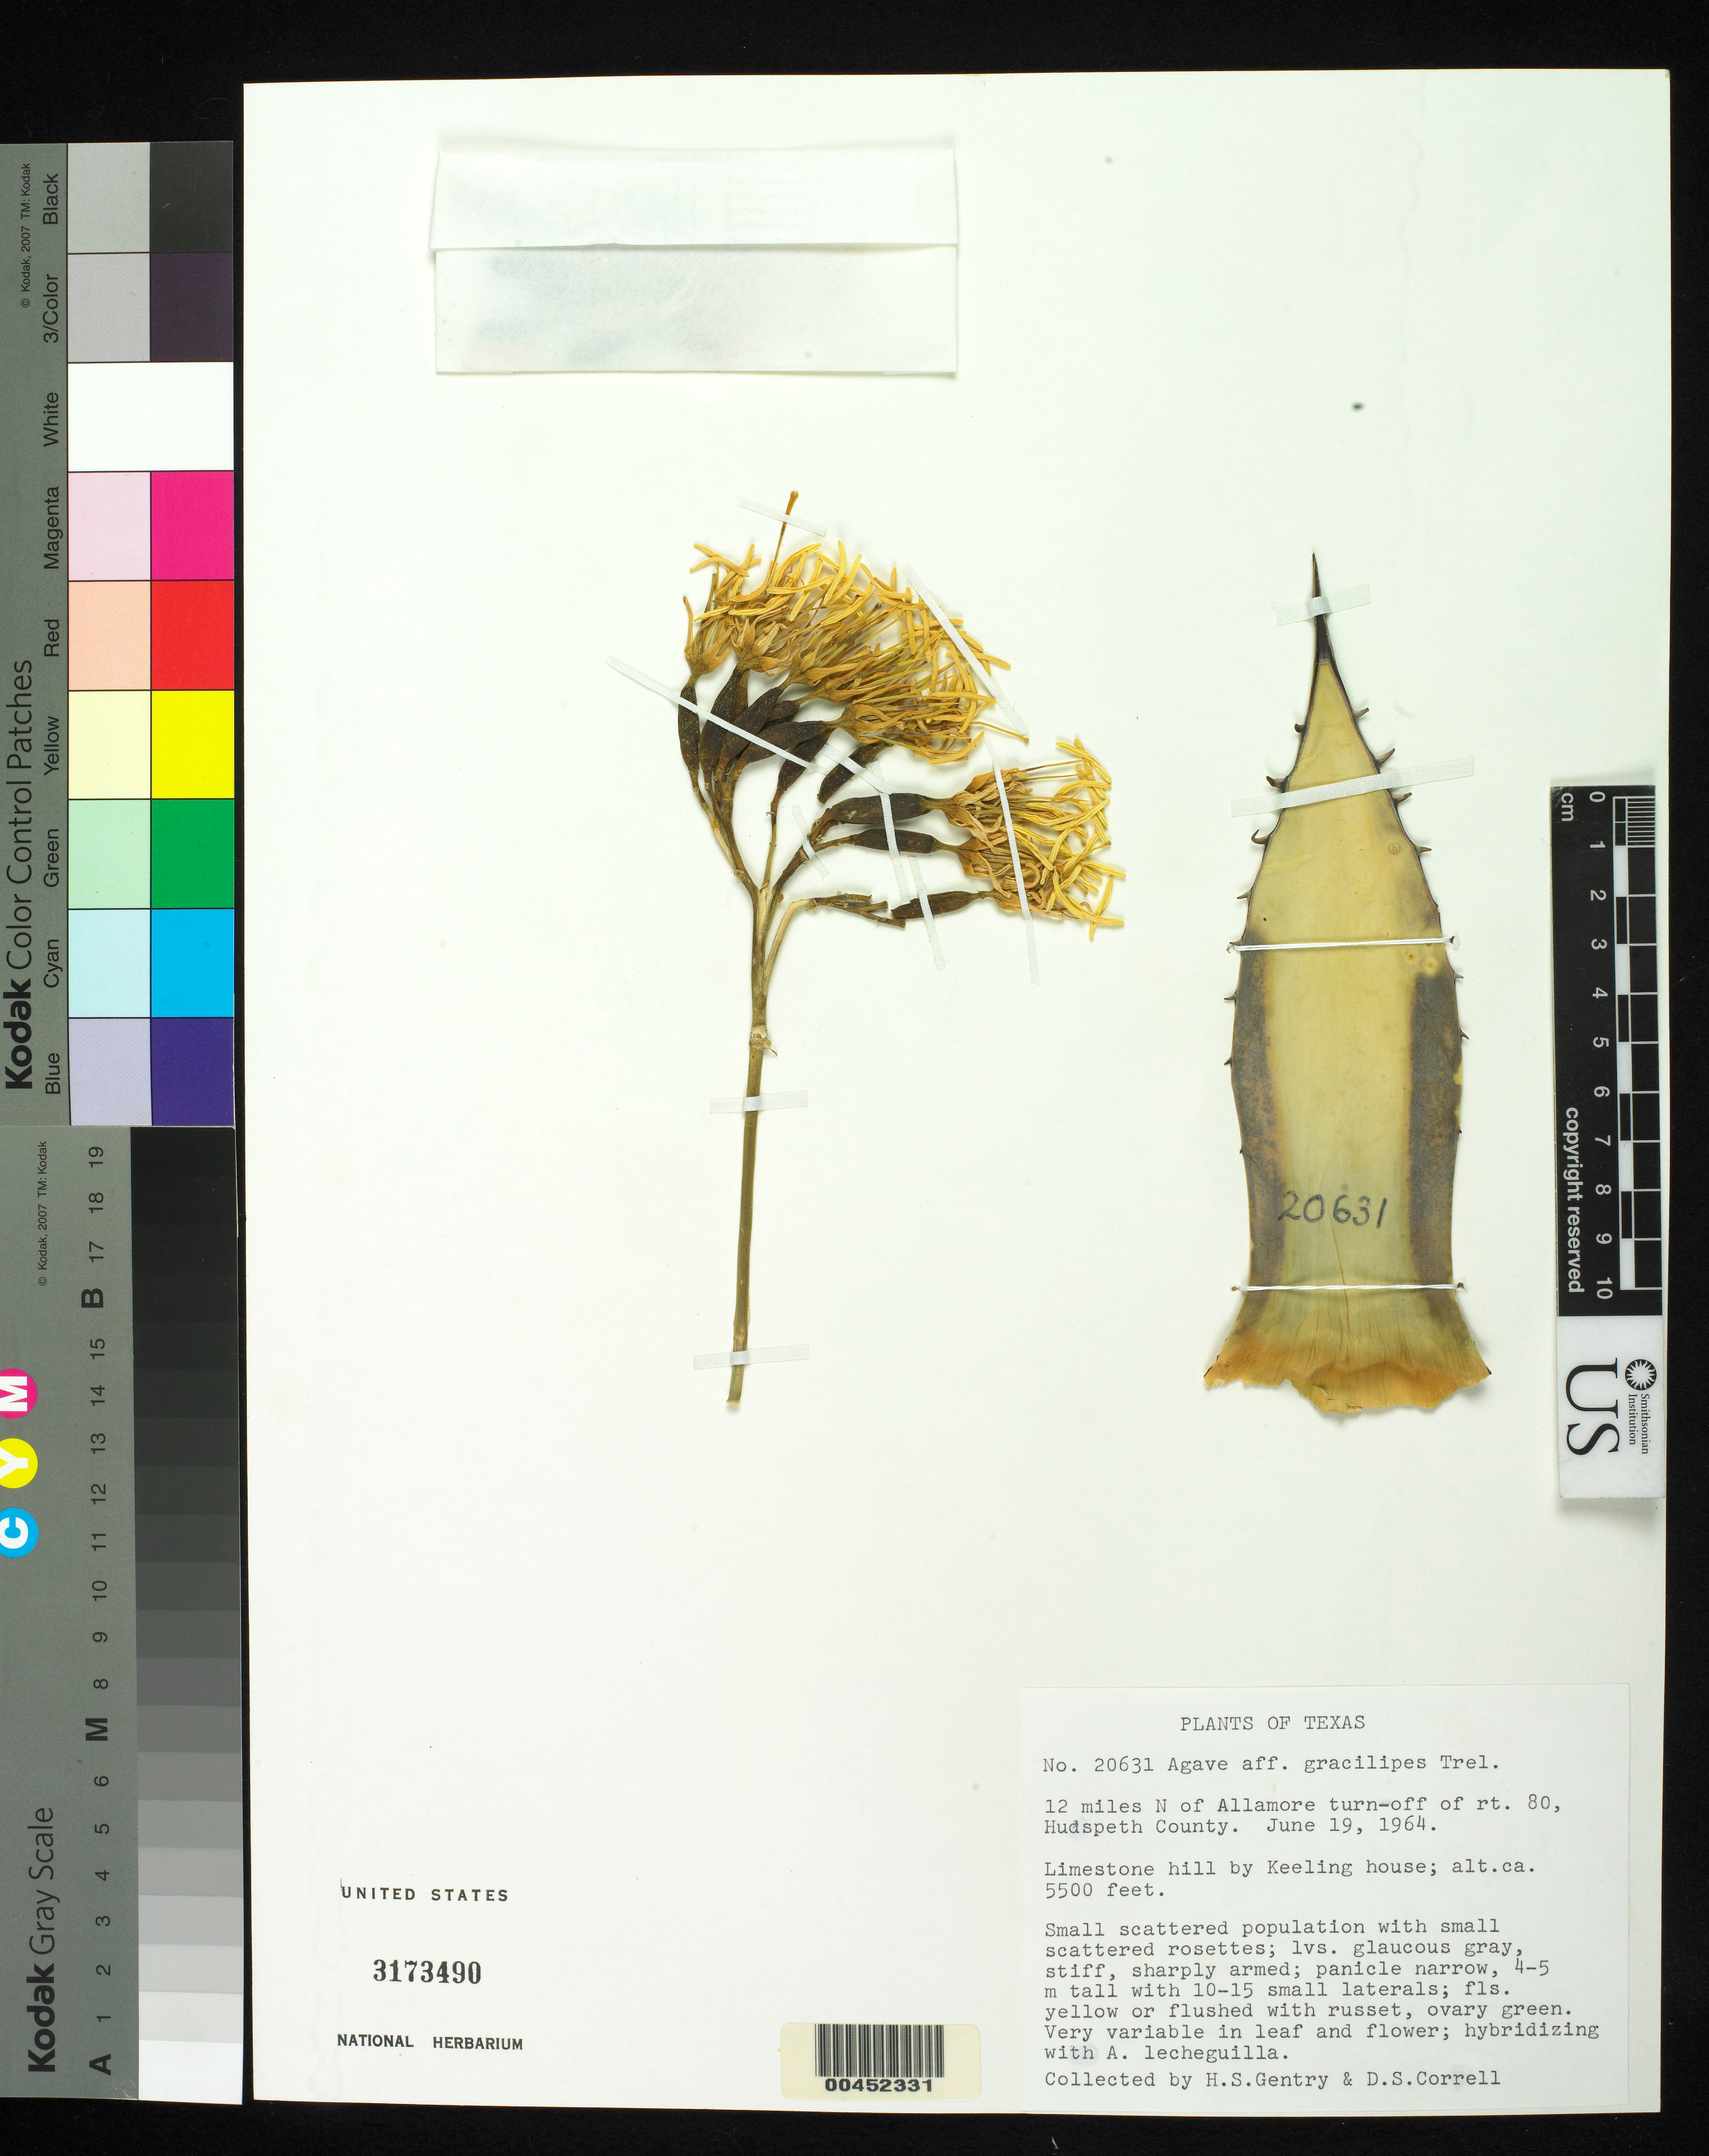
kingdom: Plantae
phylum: Tracheophyta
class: Liliopsida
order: Asparagales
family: Asparagaceae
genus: Agave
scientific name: Agave gracilipes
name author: Trel.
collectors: H. S. Gentry & D. S. Correll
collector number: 20631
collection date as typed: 19 Jun 1964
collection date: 1964-06-19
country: United States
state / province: Texas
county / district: Hudspeth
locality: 12 mi. n of allamore turn-off of rt. 80, by keeling house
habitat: Limestone hill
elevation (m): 1676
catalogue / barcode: US 3173490